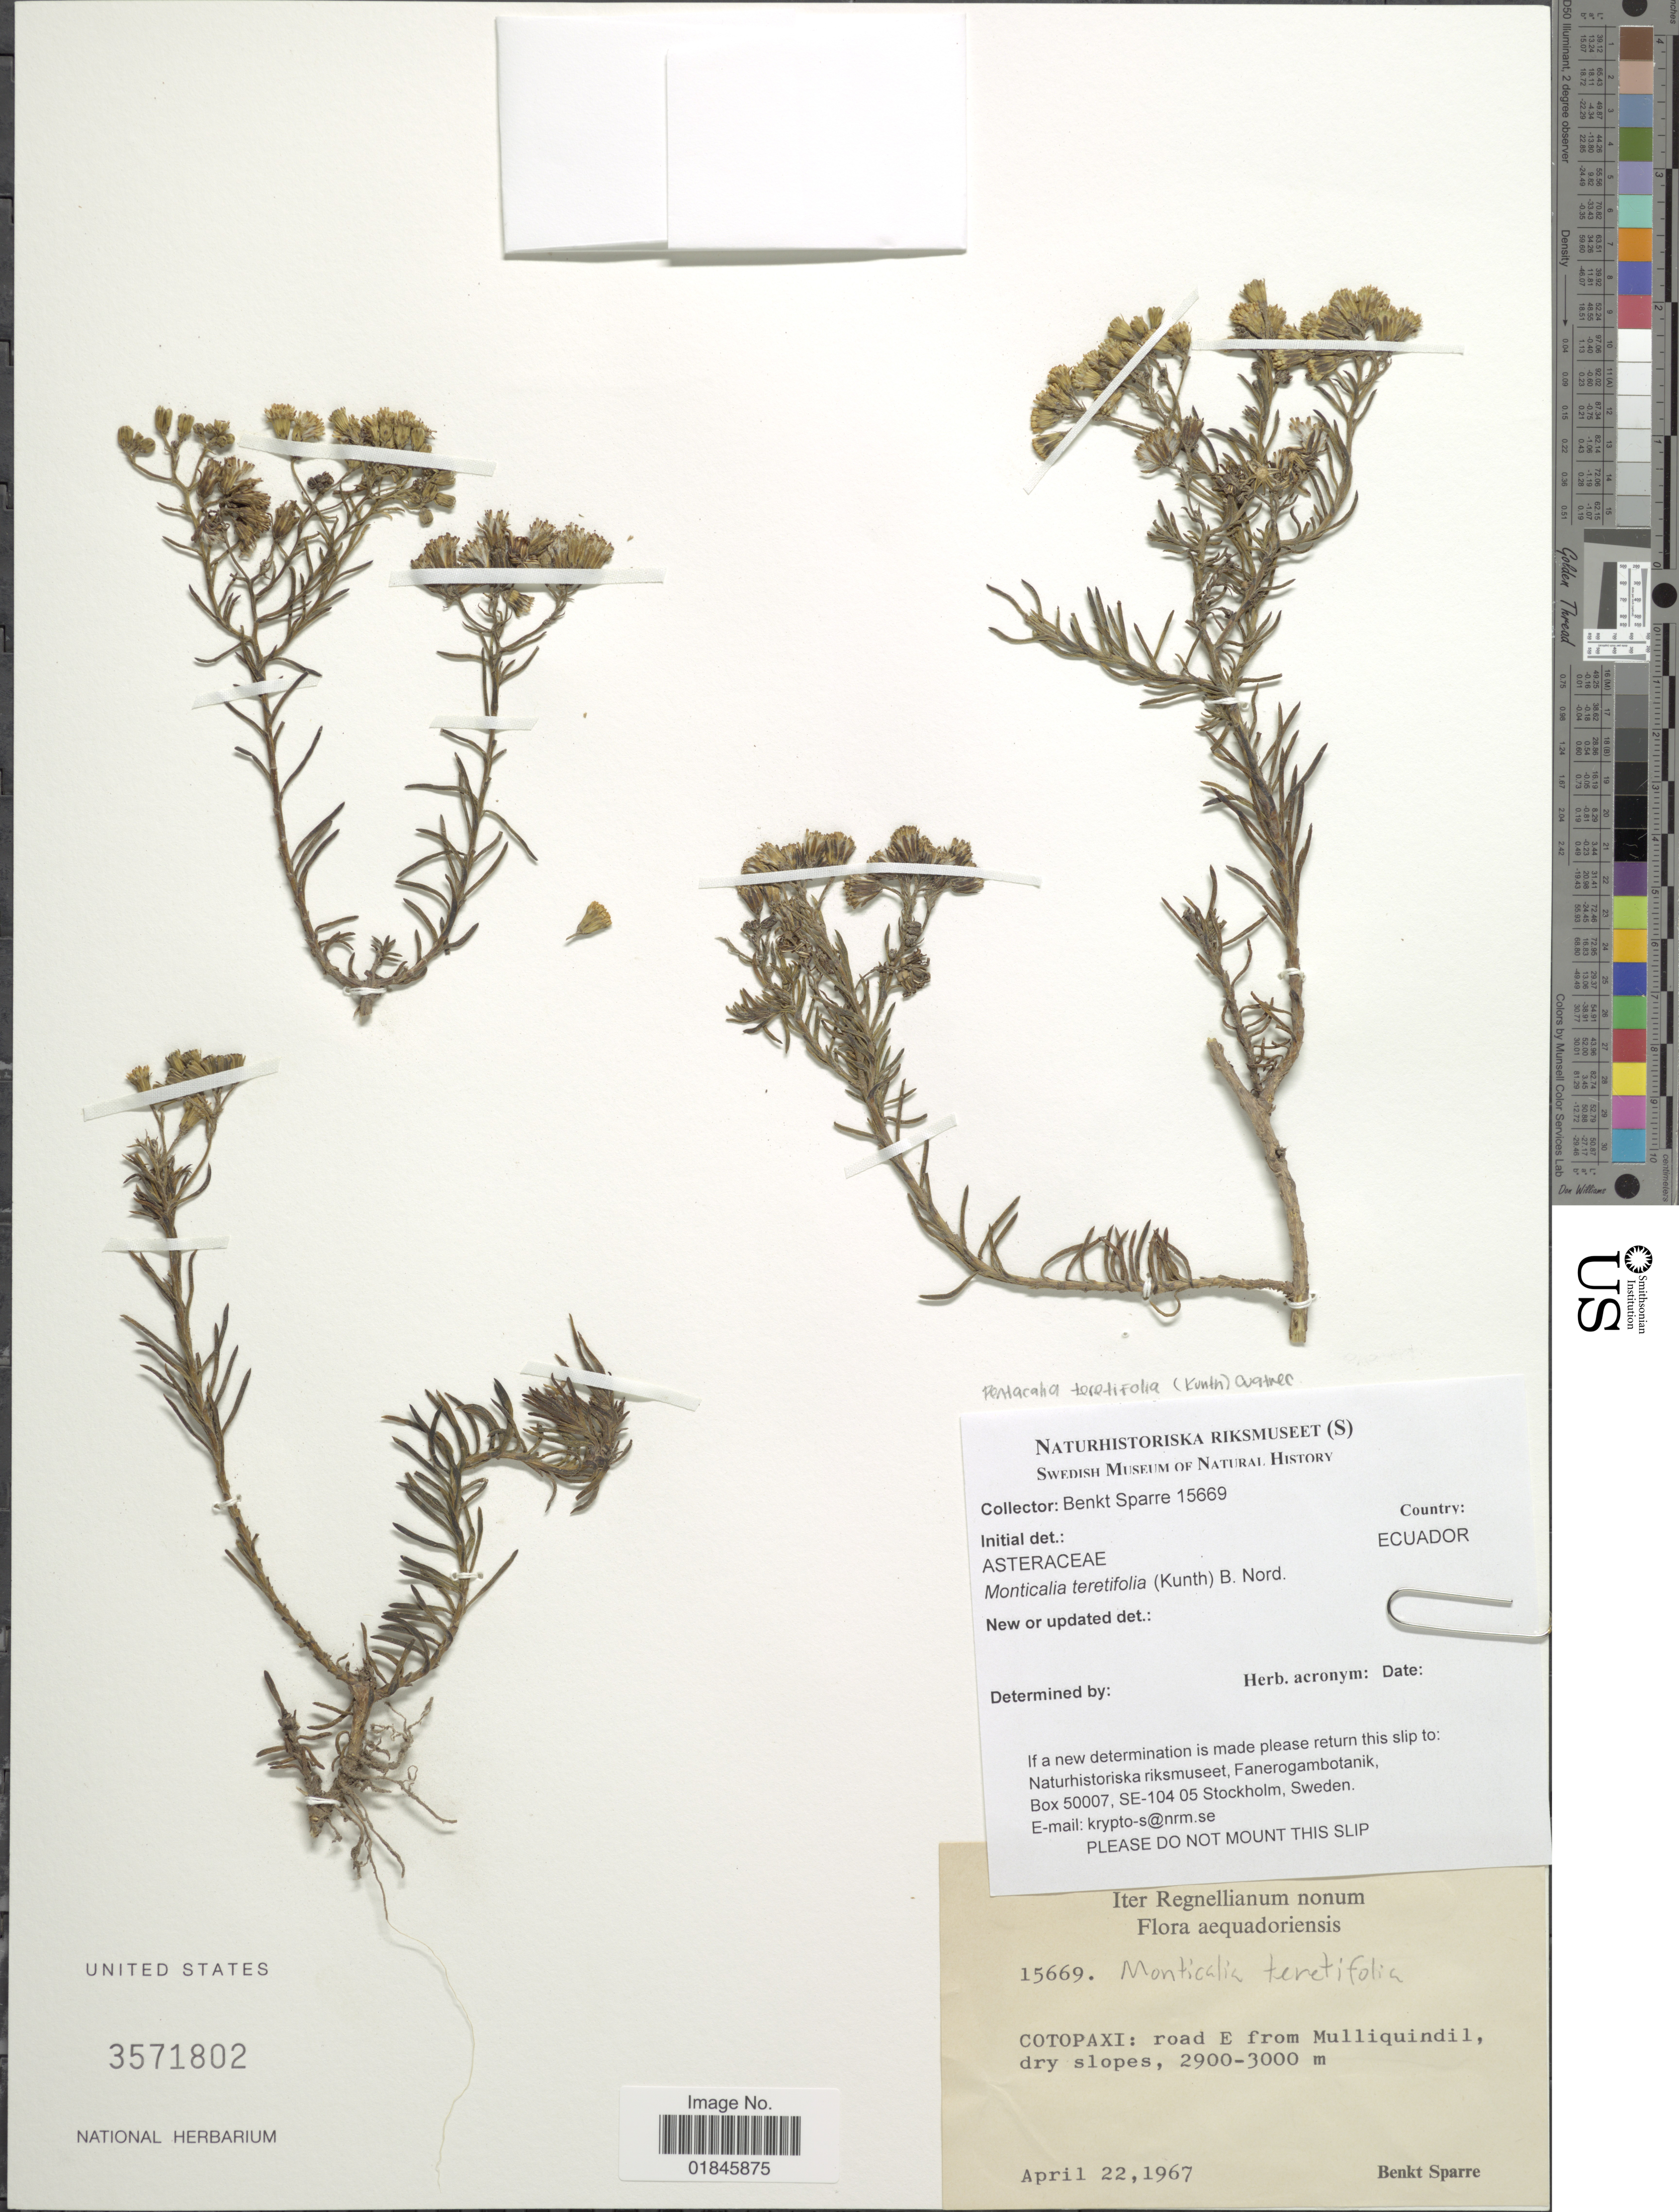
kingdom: Plantae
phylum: Tracheophyta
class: Magnoliopsida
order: Asterales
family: Asteraceae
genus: Pentacalia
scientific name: Pentacalia teretifolia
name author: (Kunth) Cuatrec.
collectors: B. Sparre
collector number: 15669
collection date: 1967-04-22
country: Ecuador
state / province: Cotopaxi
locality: Cotopaxi: road E from Mulliquindil, dry slopes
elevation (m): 2900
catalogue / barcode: US 3571802